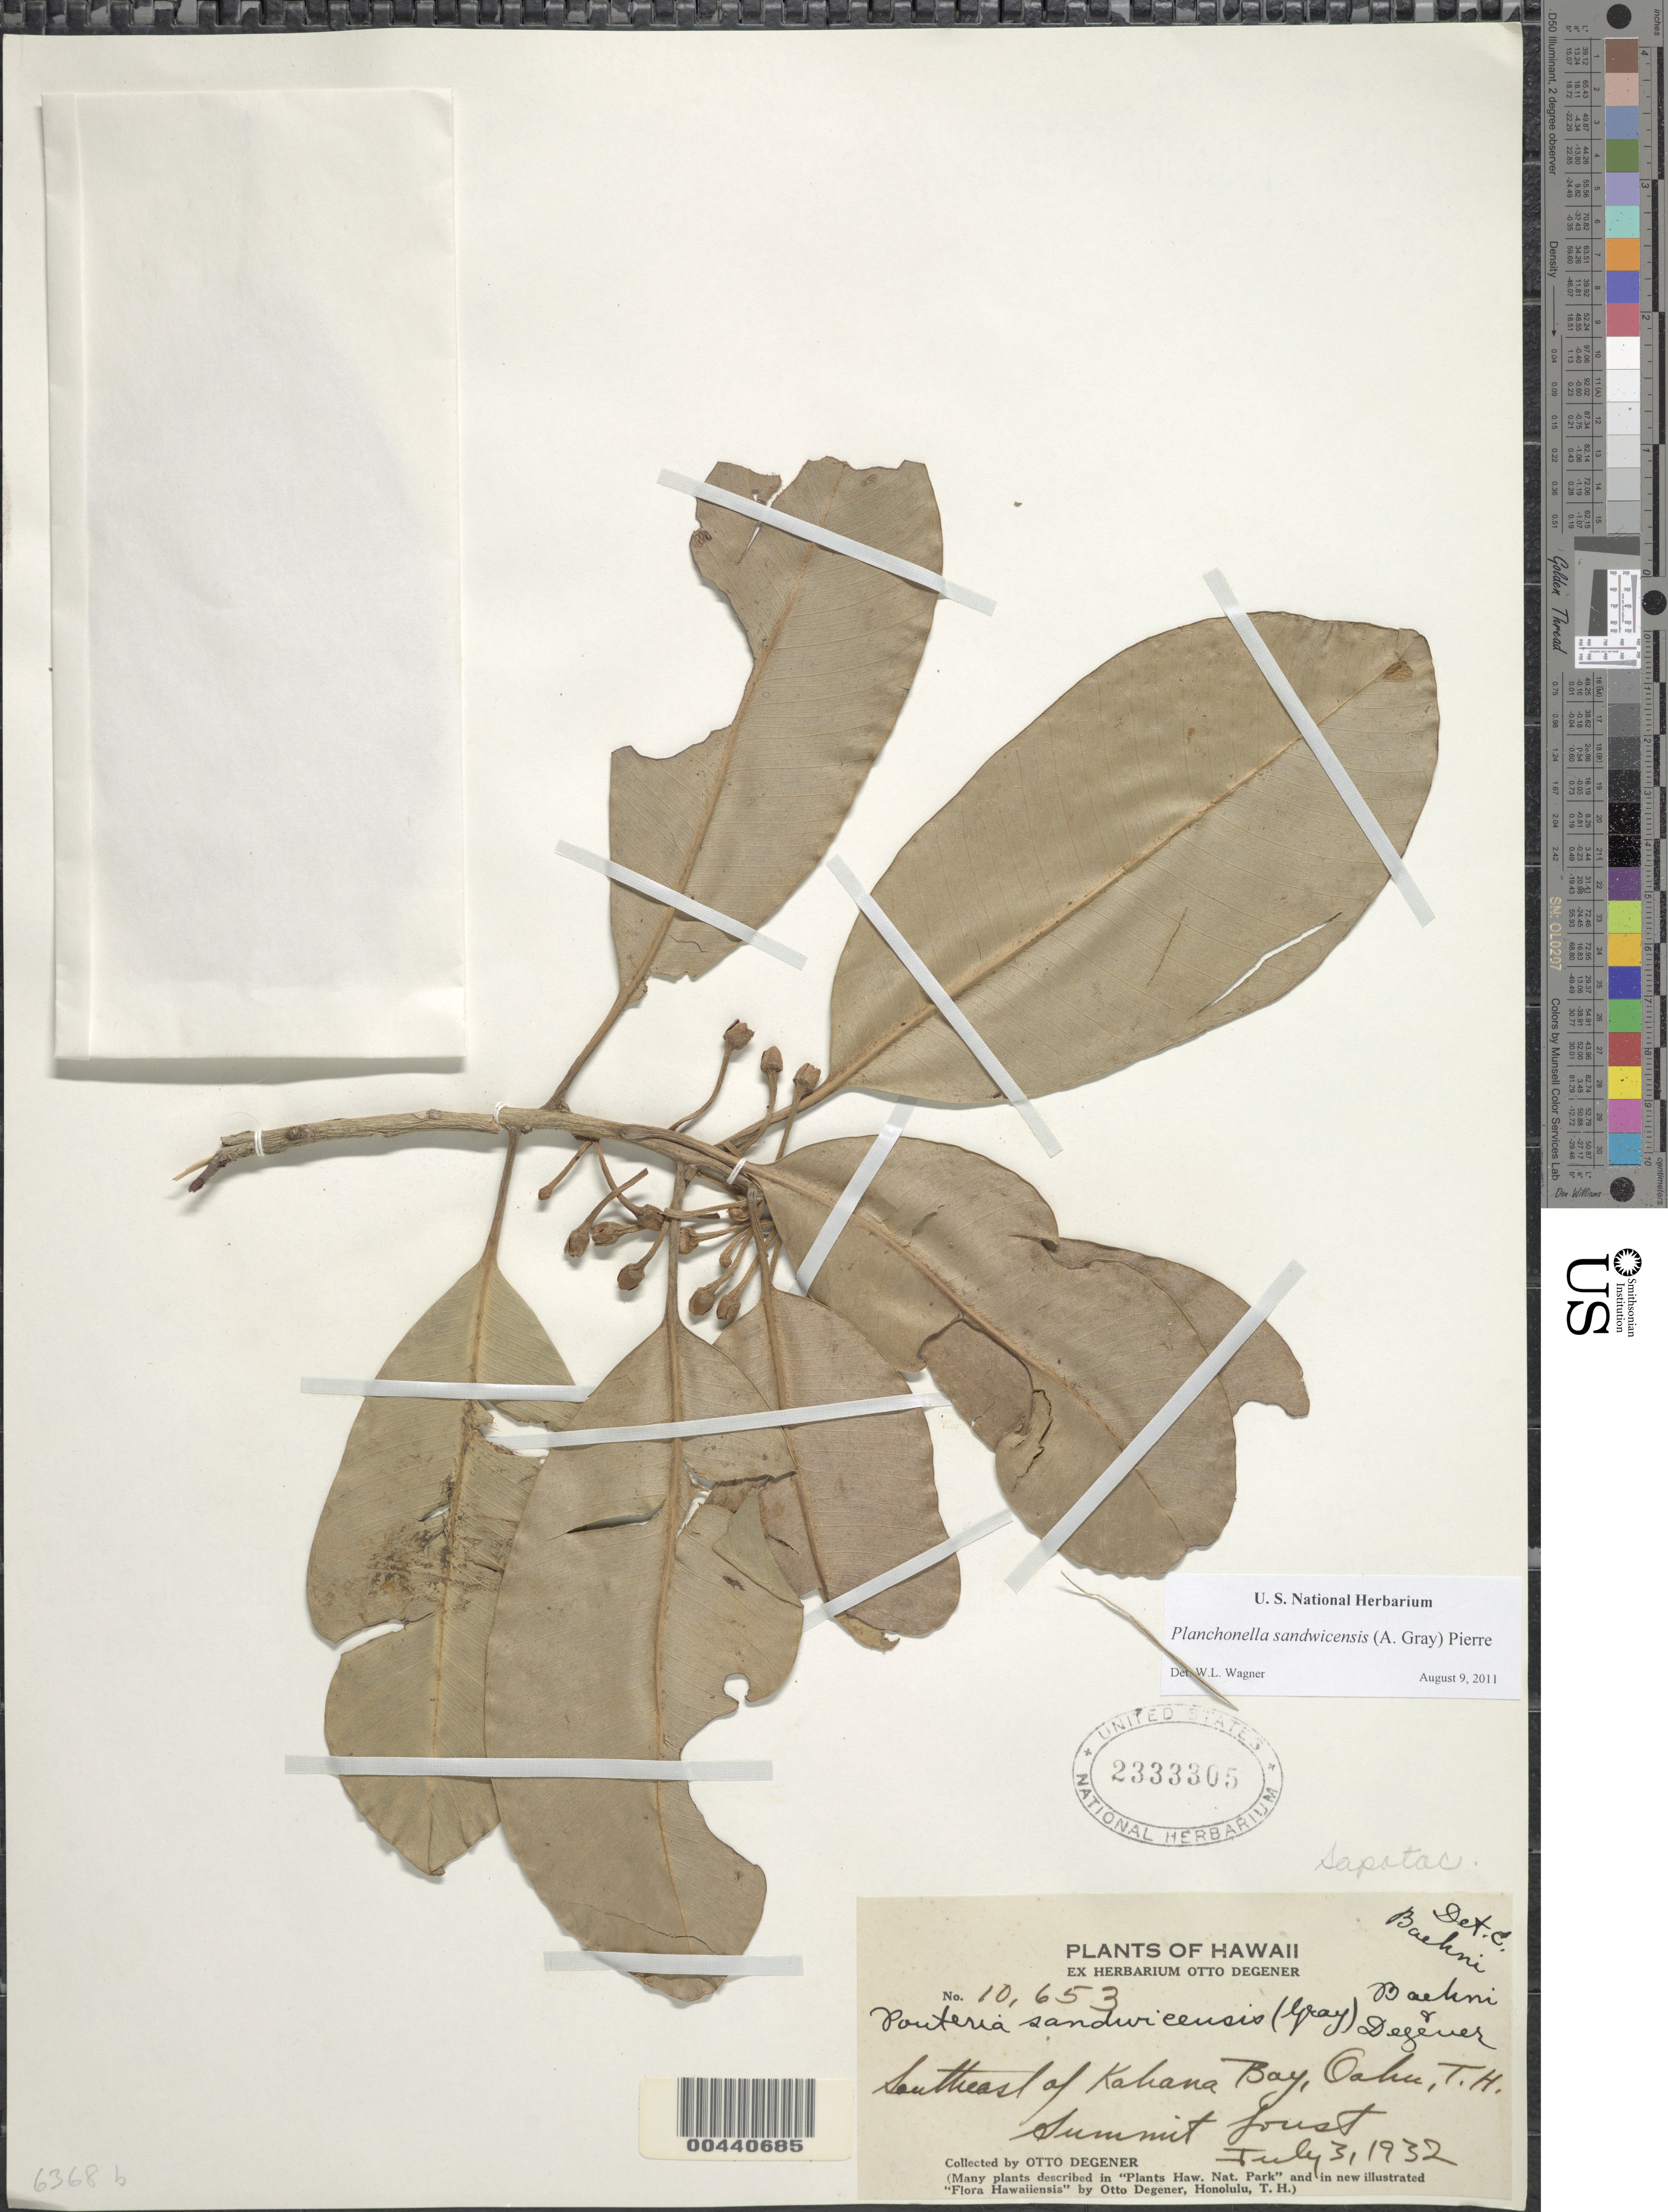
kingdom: Plantae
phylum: Tracheophyta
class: Magnoliopsida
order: Ericales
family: Sapotaceae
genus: Planchonella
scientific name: Planchonella sandwicensis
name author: (A. Gray) Pierre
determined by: Wagner, W. L., (BOT), Smithsonian Institution - National Museum of Natural History (UNITED STATES)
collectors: O. Degener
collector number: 10653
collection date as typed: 3 Jul 1932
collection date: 1932-07-03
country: United States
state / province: Hawaii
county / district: Honolulu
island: Oahu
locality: SE of Kahana Bay, Summit forest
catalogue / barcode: US 2333305